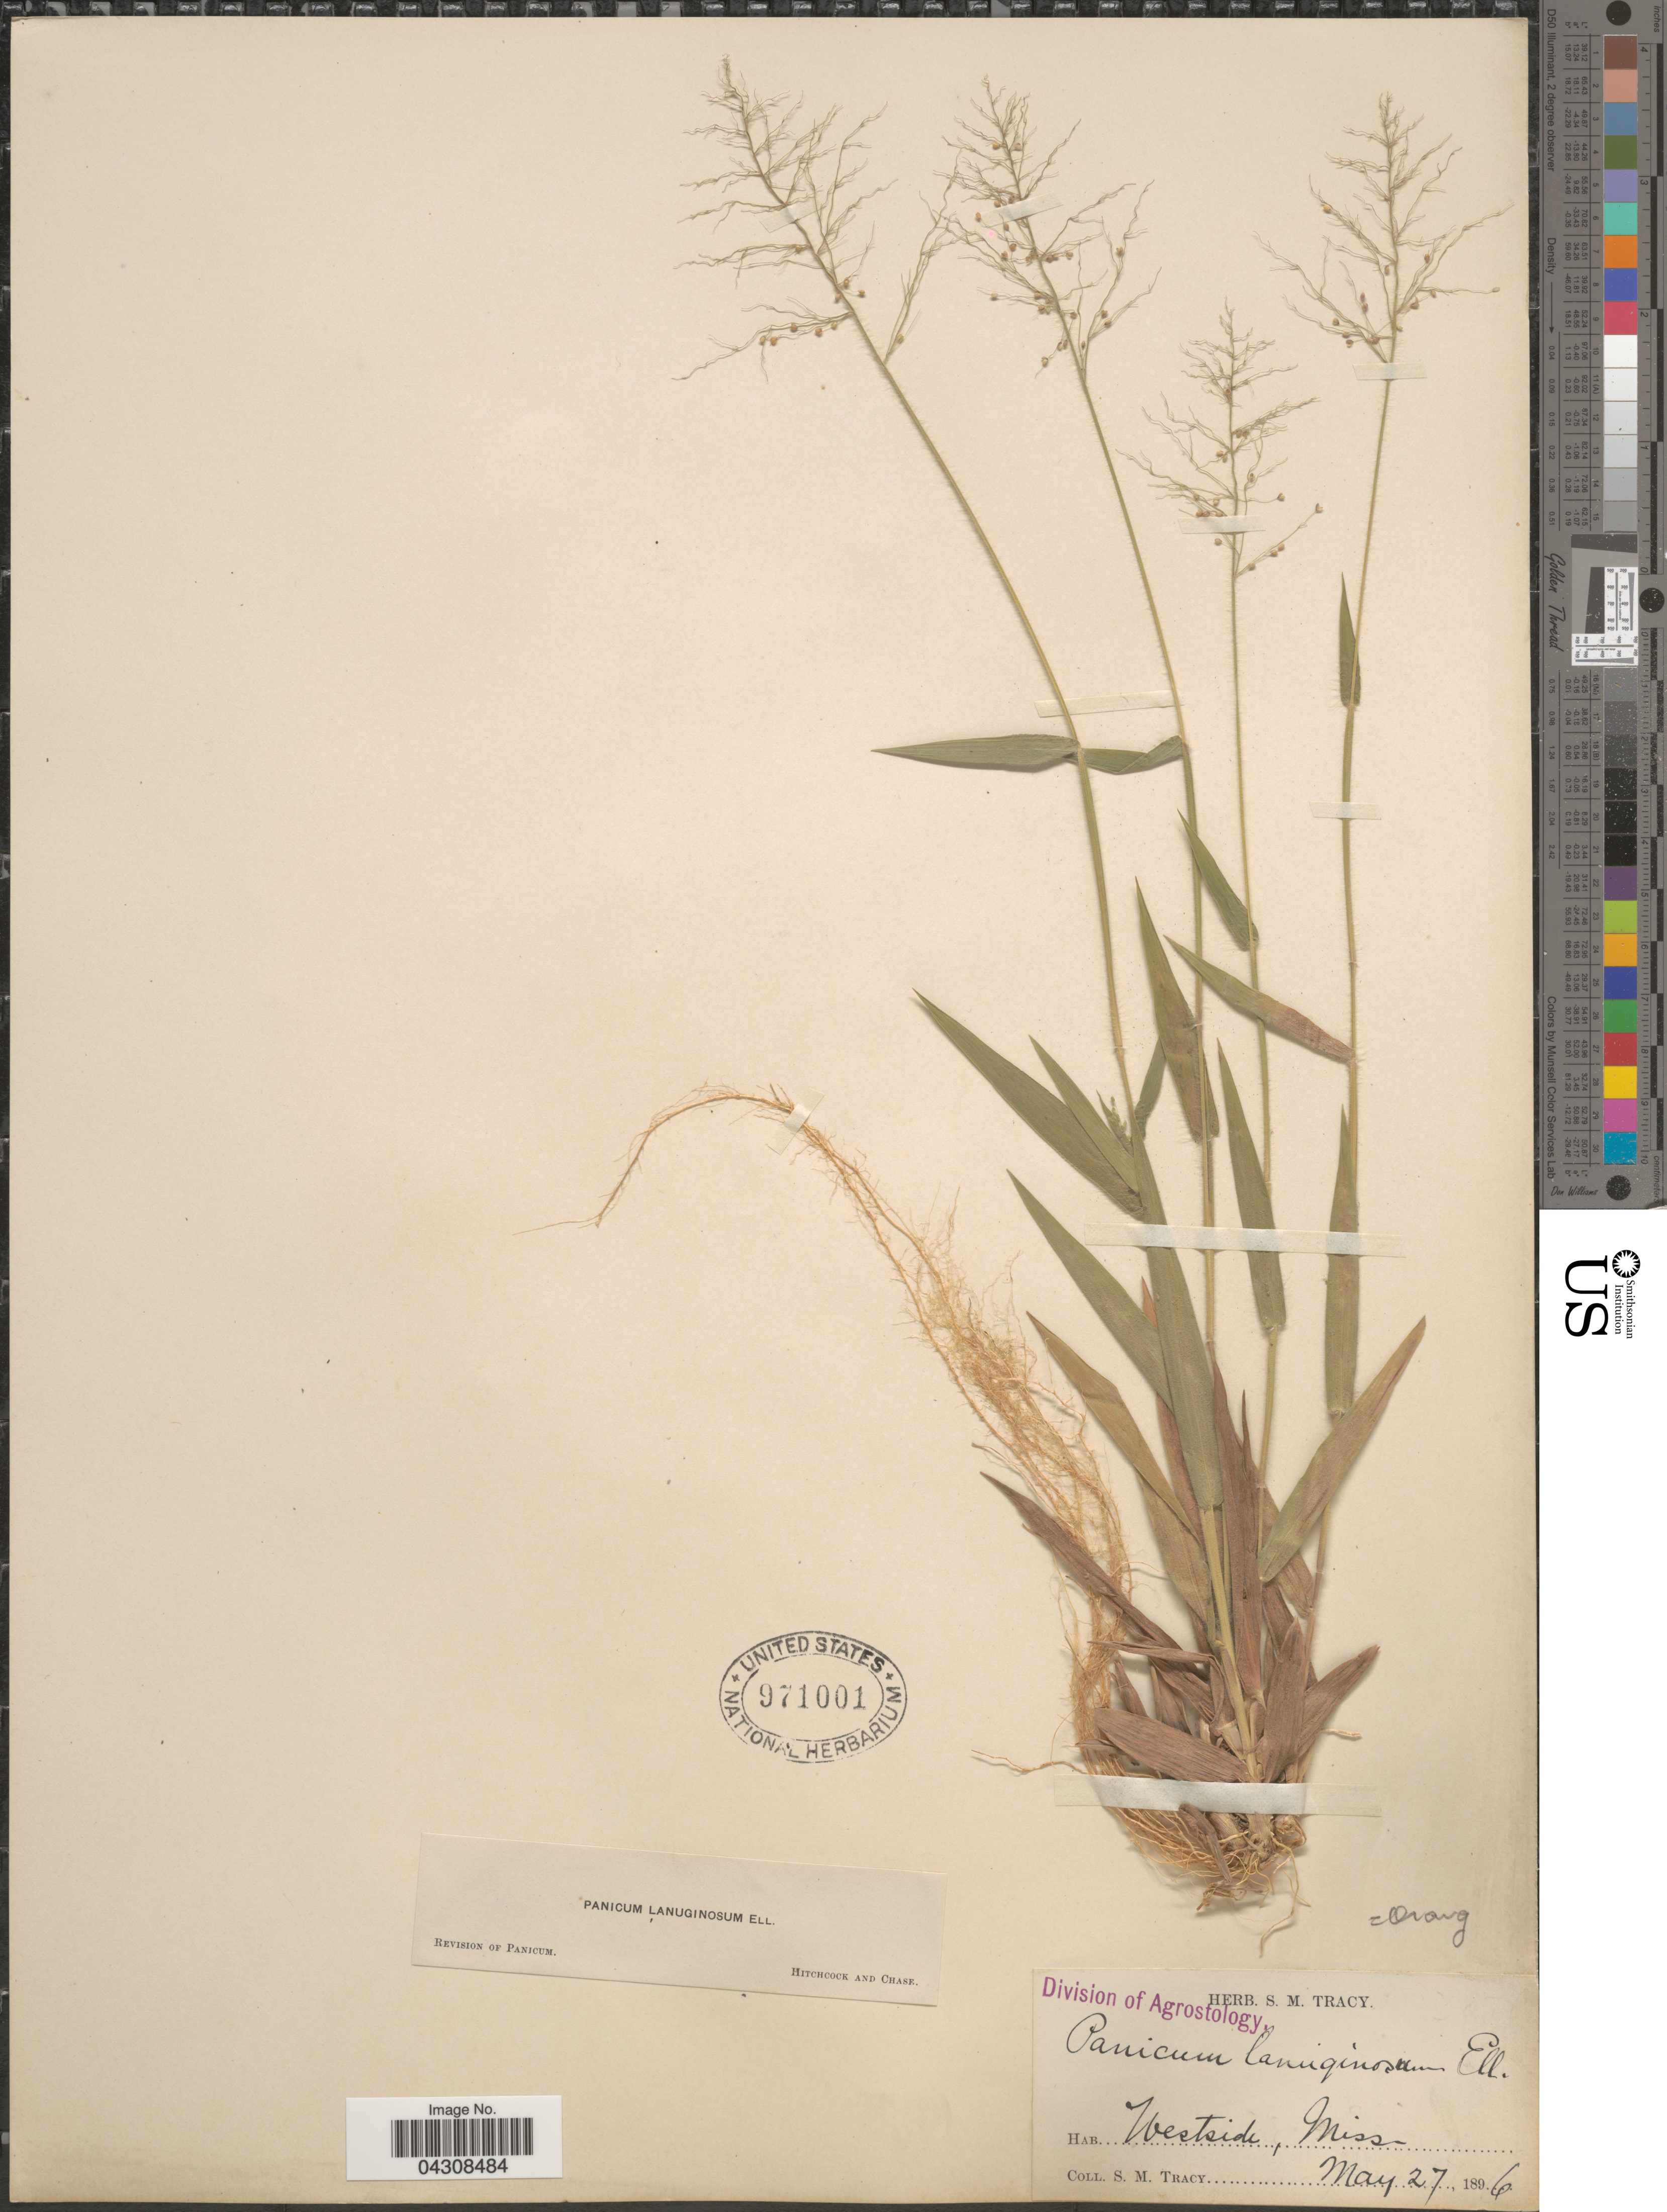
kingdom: Plantae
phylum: Tracheophyta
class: Liliopsida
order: Poales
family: Poaceae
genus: Dichanthelium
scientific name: Dichanthelium acuminatum var. acuminatum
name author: (Sw.) Gould & C.A. Clark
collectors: S. M. Tracy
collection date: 1896-05-27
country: United States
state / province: Mississippi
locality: Westside.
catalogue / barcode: US 971001